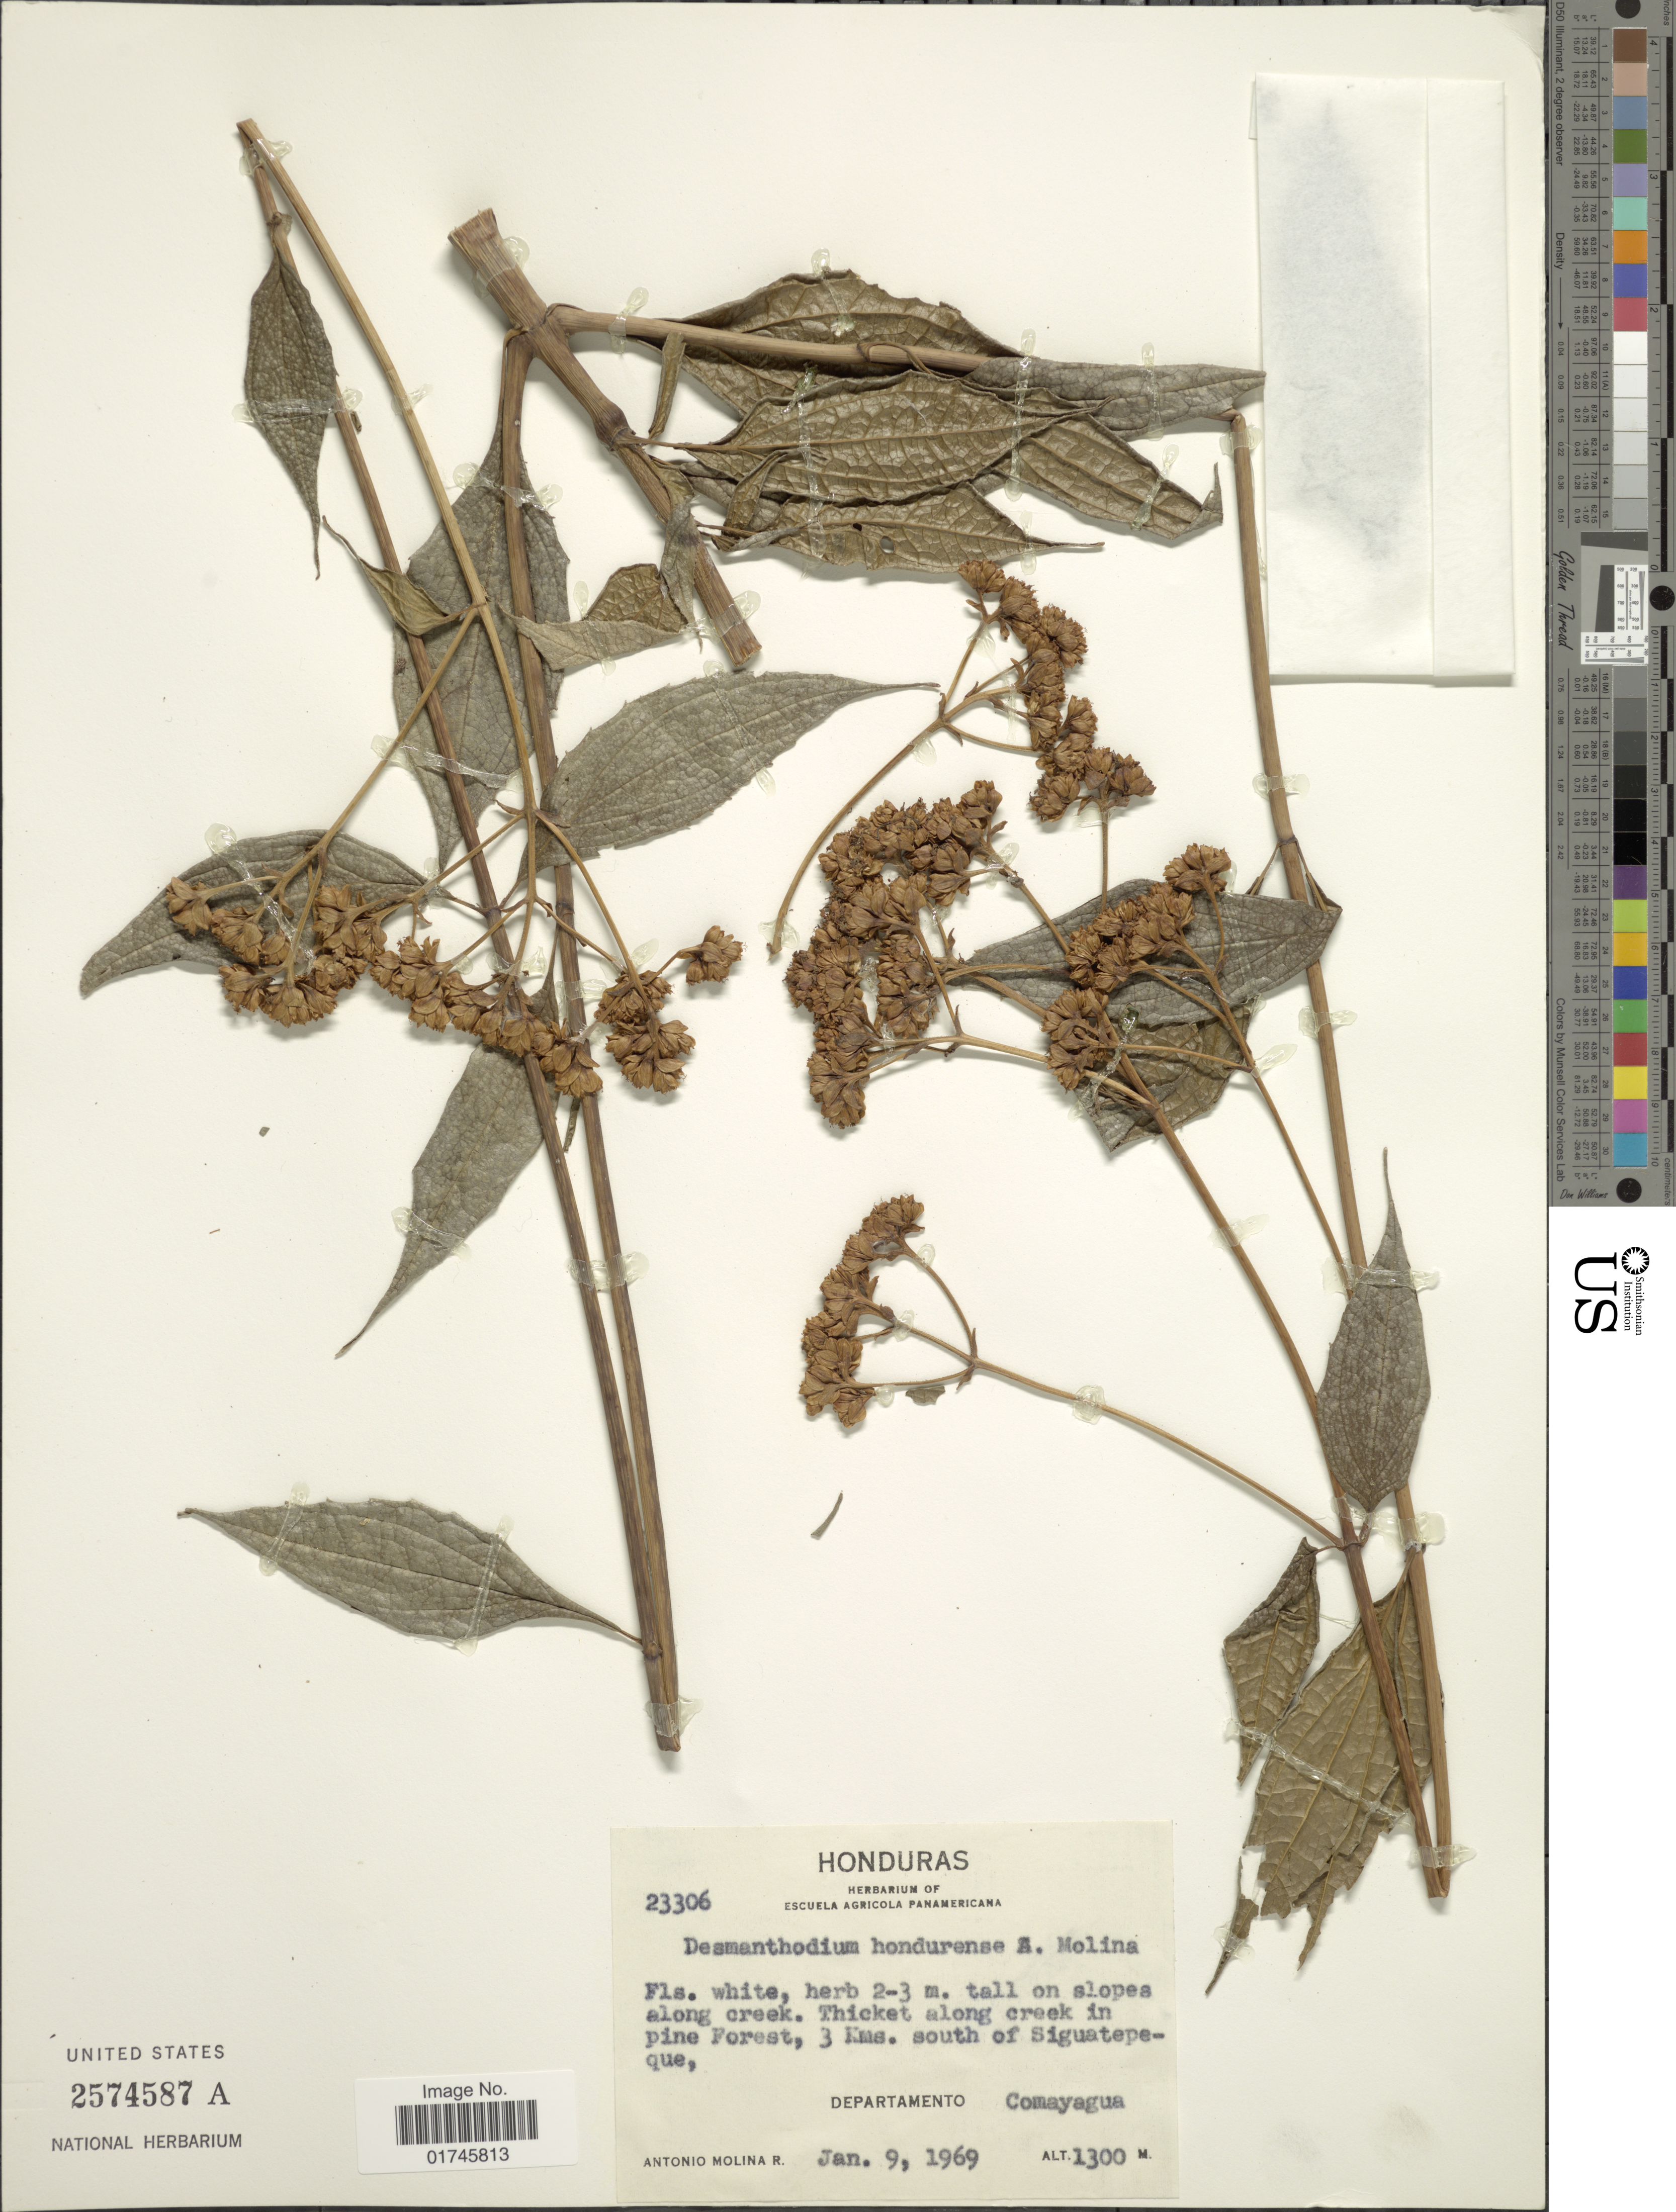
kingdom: Plantae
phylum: Tracheophyta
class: Magnoliopsida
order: Asterales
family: Asteraceae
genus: Desmanthodium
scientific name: Desmanthodium hondurense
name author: Molina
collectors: A. Molina R.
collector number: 23306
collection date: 1969-01-09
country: Honduras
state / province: Comayagua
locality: Thicket along creek in pine forest, 3 Kms. south of Siguatepeque.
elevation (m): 1300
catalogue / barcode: US 2574587A